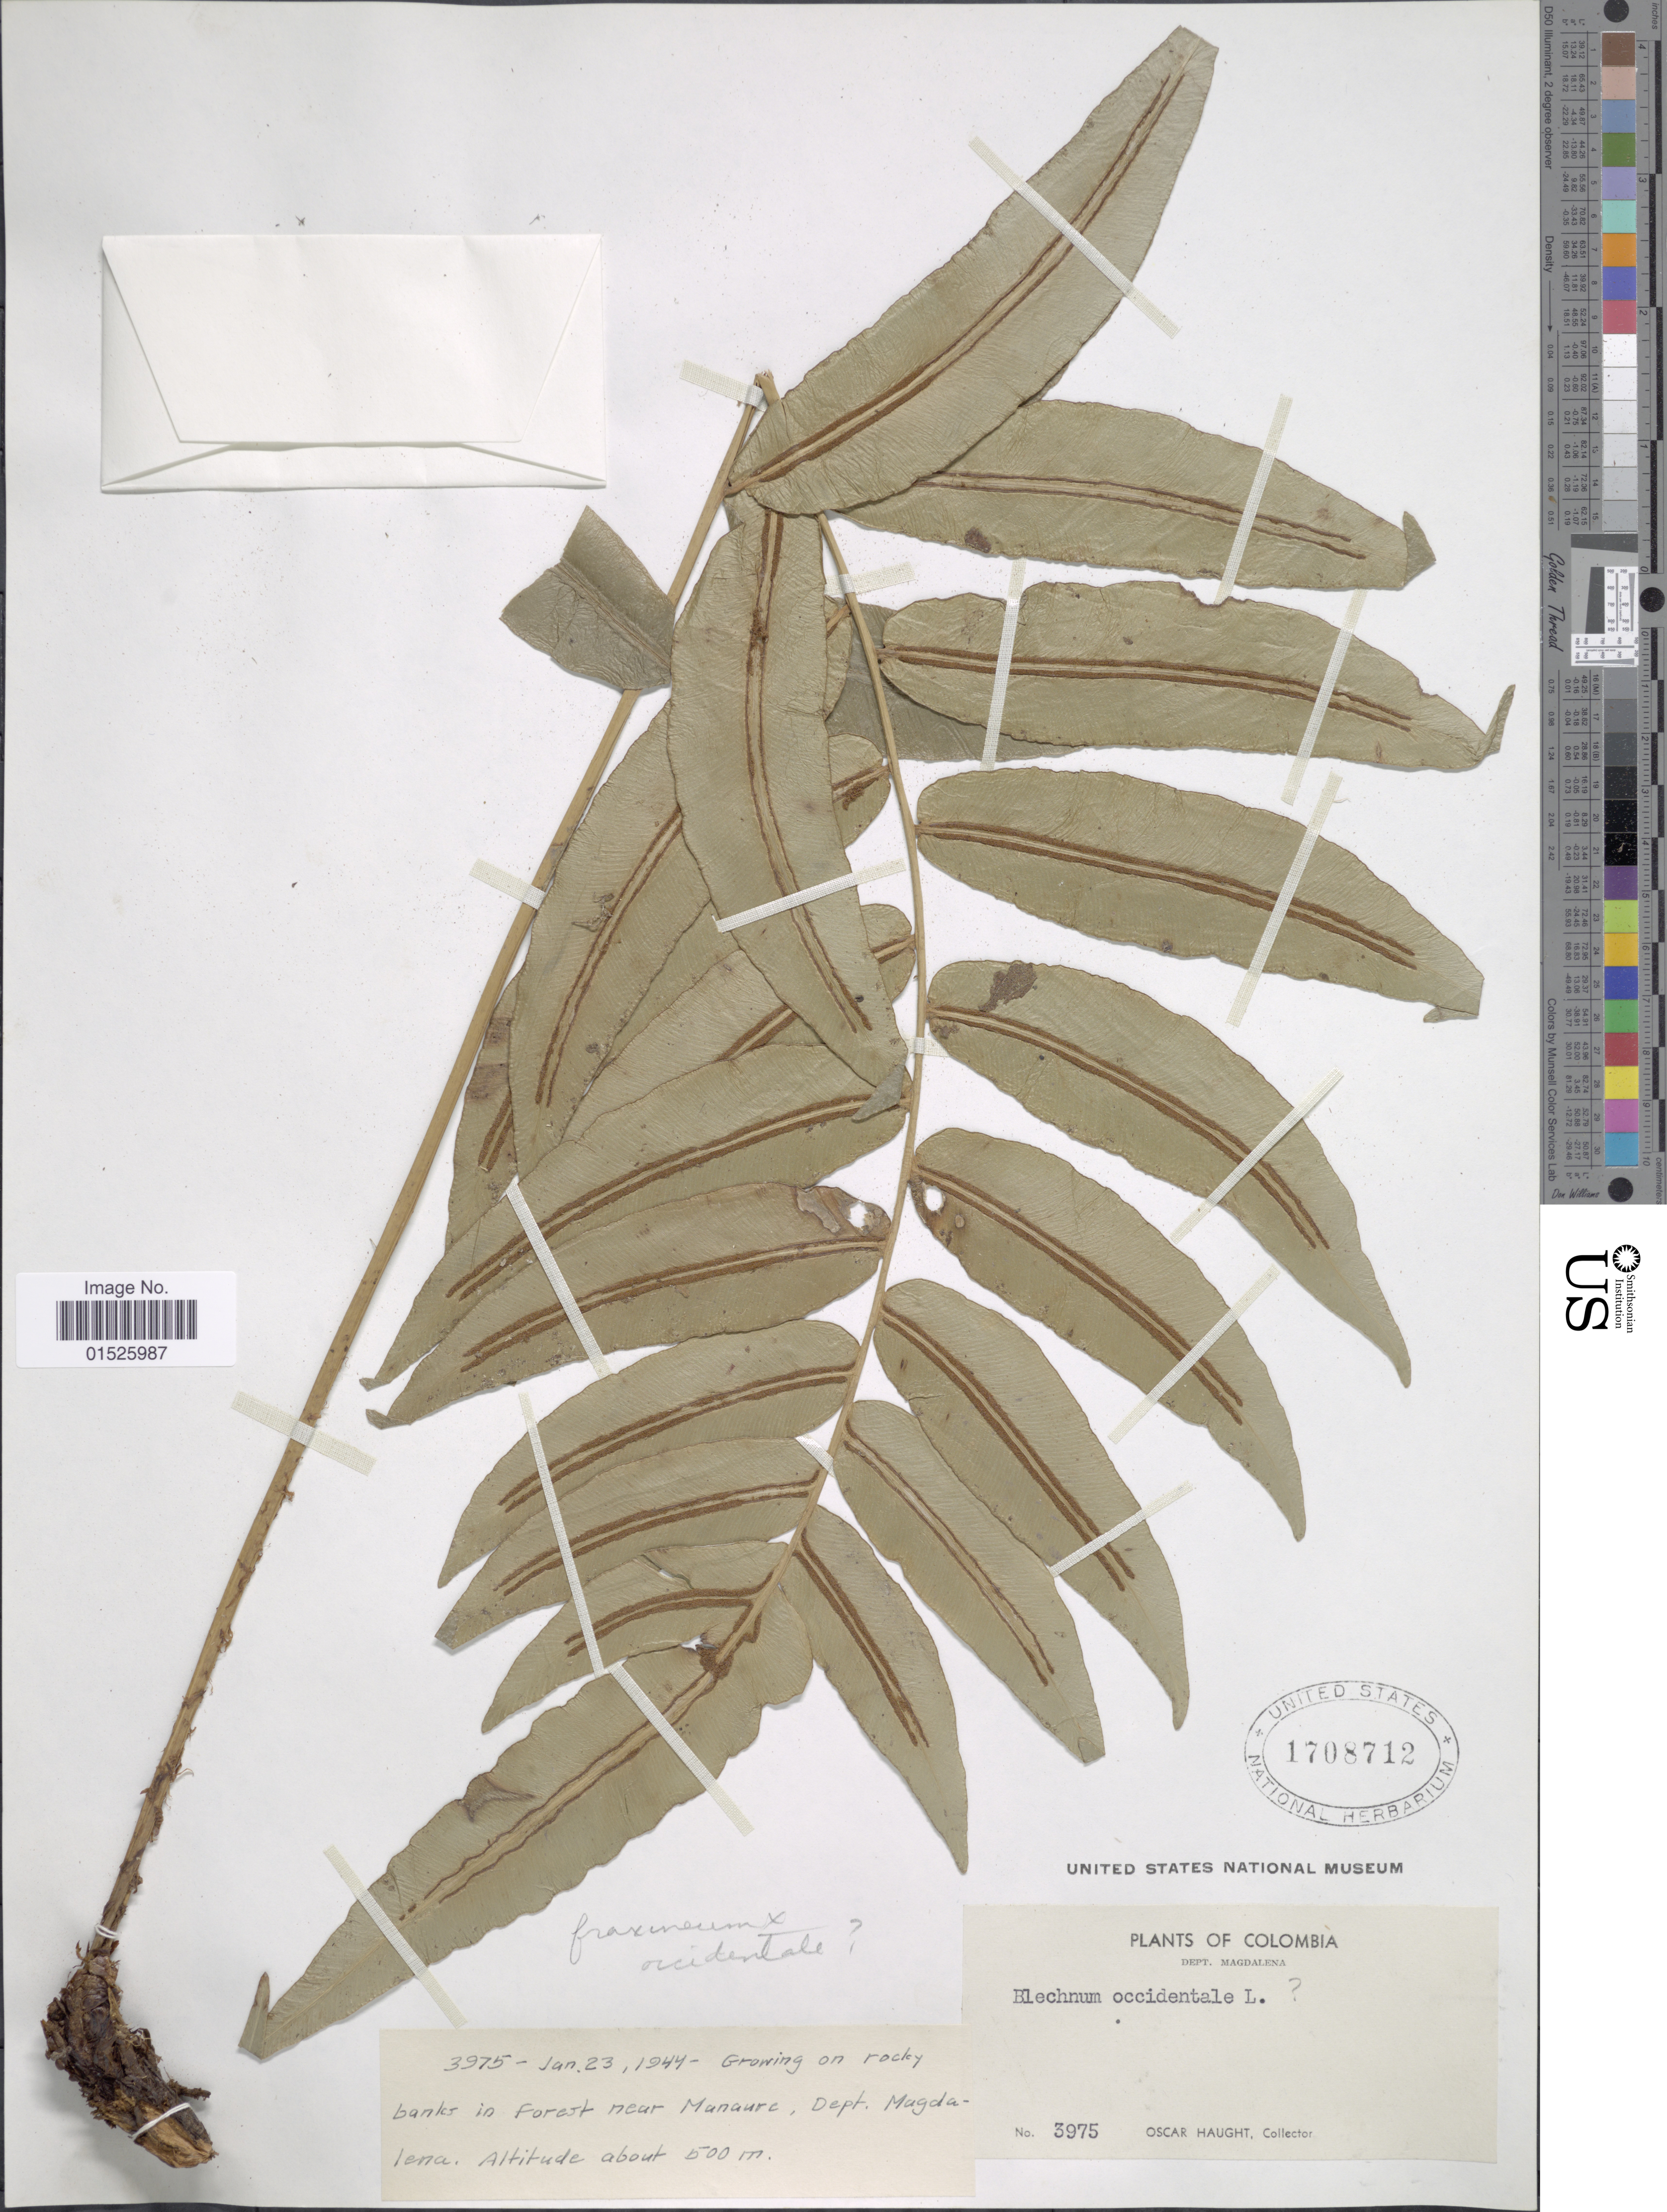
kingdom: Plantae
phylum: Tracheophyta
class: Polypodiopsida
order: Polypodiales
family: Blechnaceae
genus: Blechnum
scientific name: Blechnum x fraxineum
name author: Willd.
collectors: O. L. Haught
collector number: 3975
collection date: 1944-01-23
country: Colombia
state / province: Magdalena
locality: Colombia. Growing on rocky banks in Forest near Manaure, Dept. Magdalena.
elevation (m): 500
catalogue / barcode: US 1708712